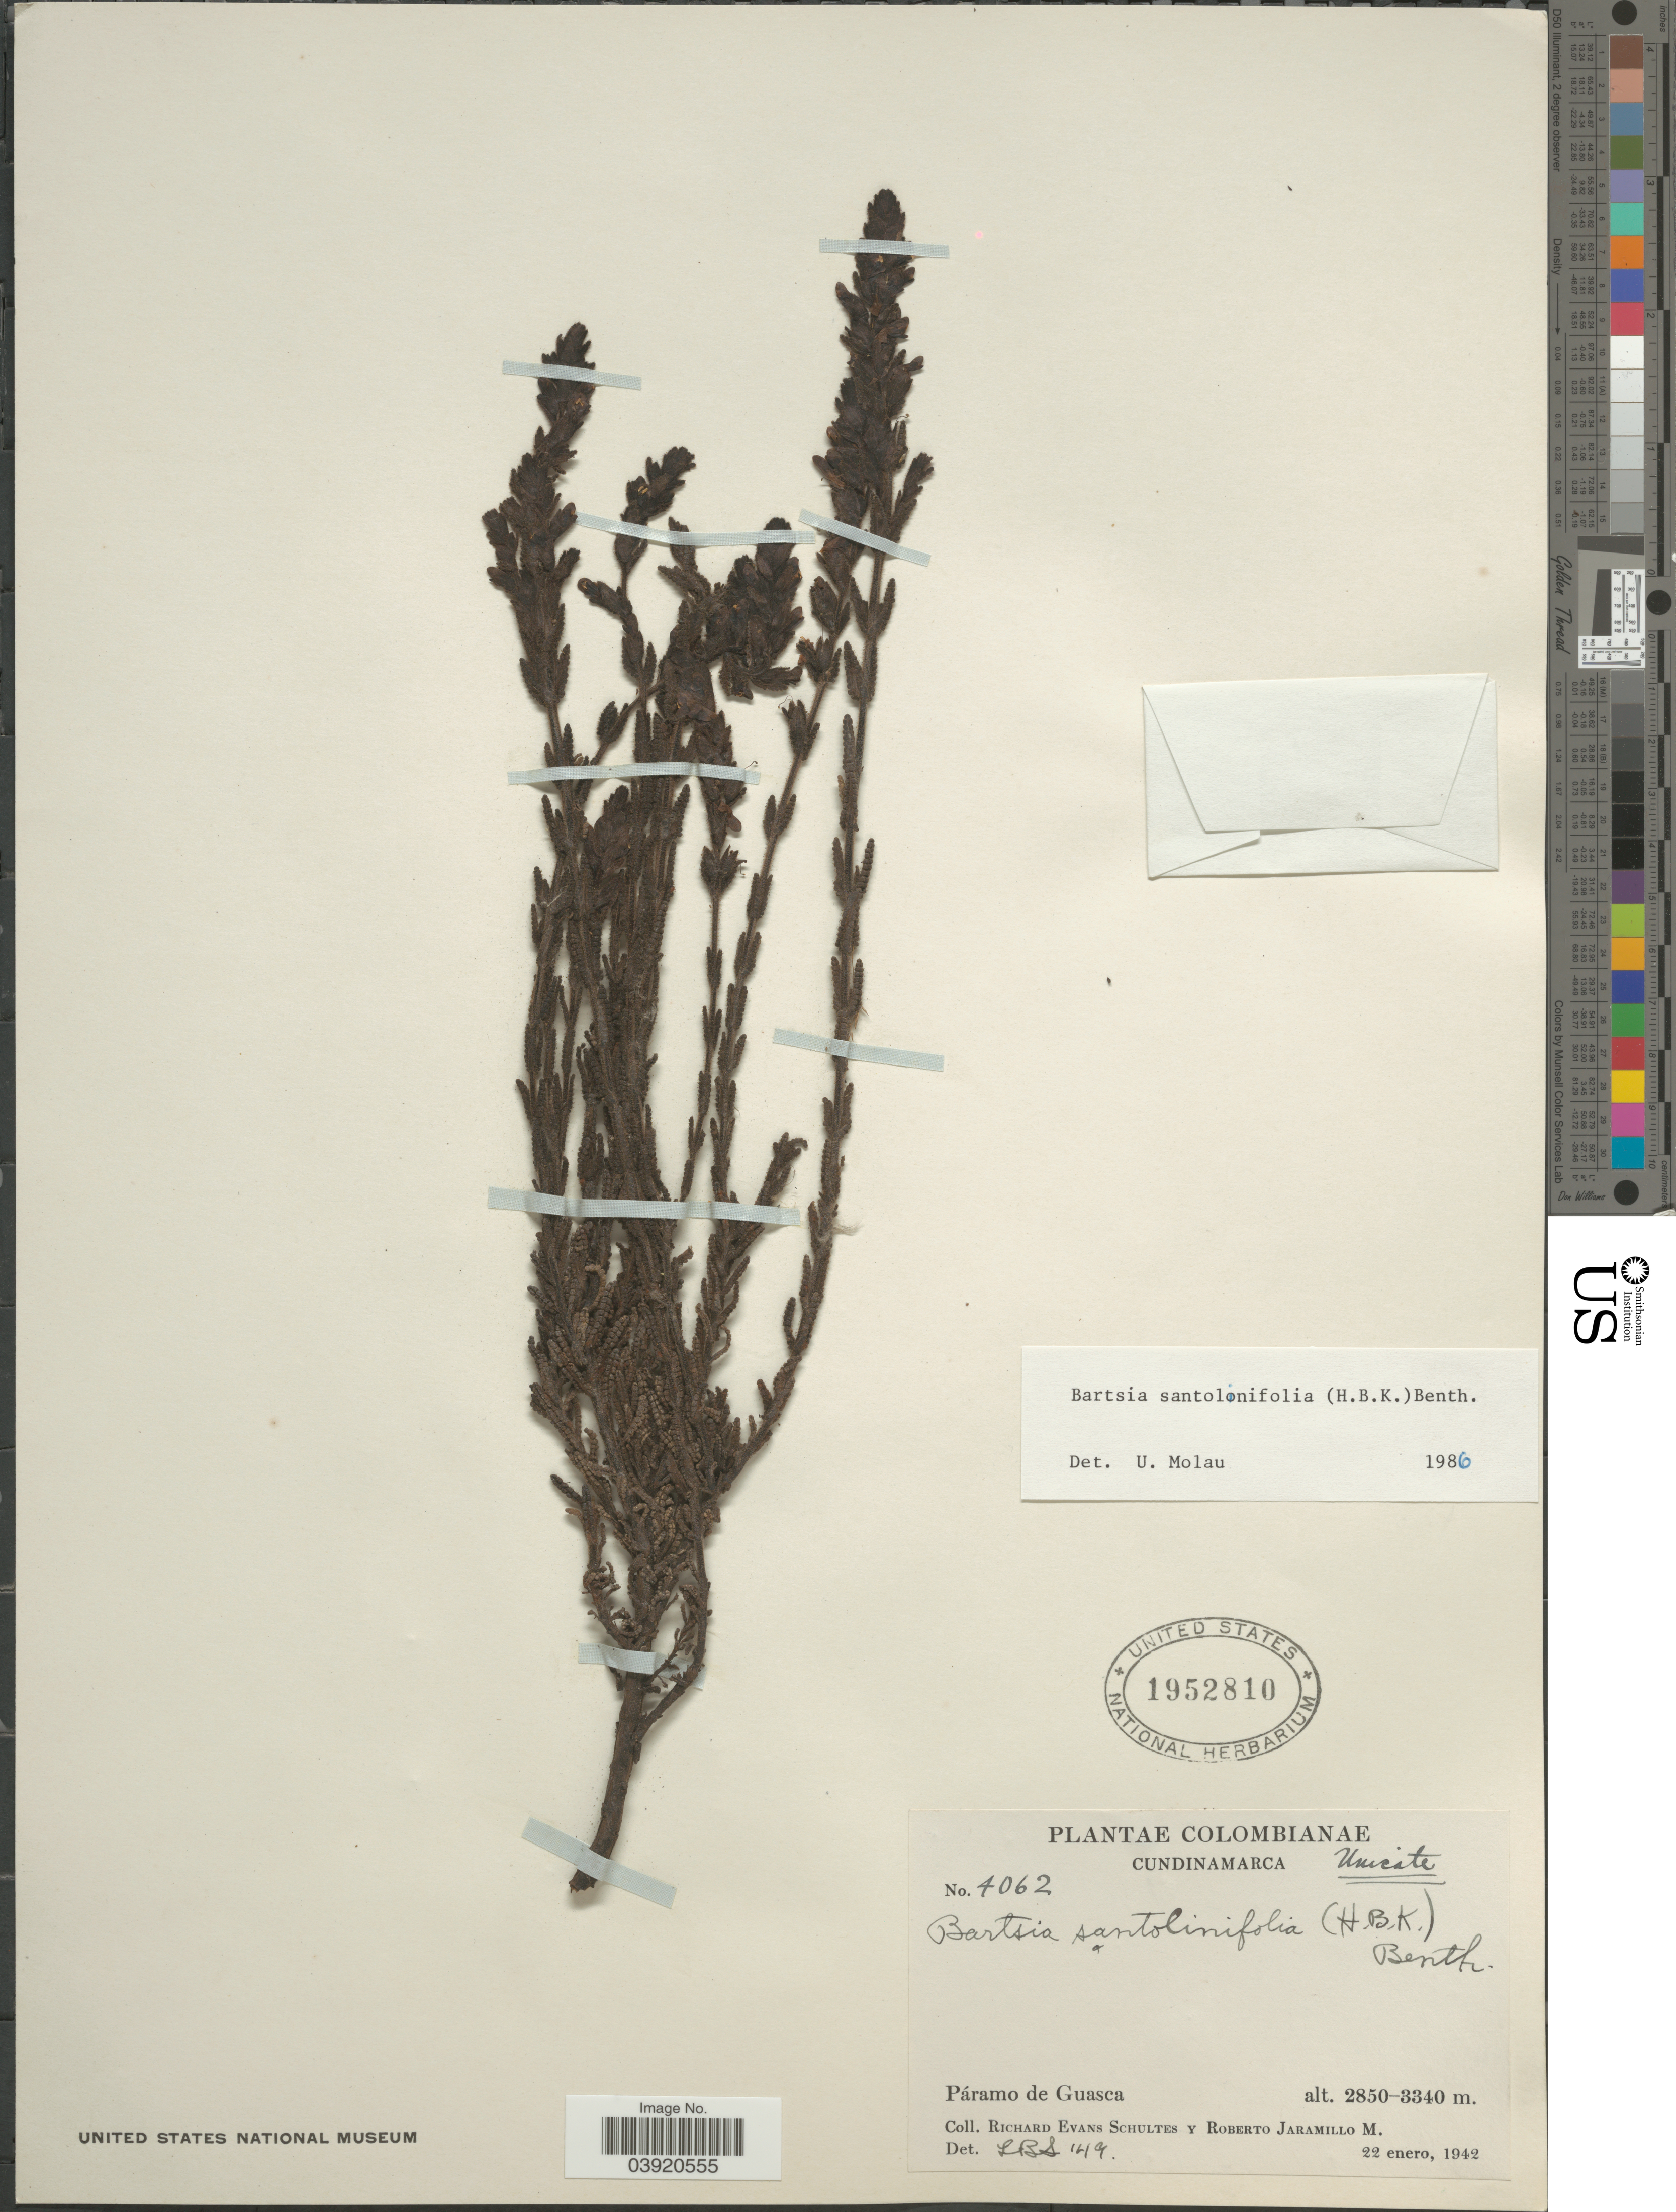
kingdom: Plantae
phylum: Tracheophyta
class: Magnoliopsida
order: Lamiales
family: Orobanchaceae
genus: Bartsia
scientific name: Bartsia santolinifolia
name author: (Kunth) Benth.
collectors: R. E. Schultes & R. Jaramillo M.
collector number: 4062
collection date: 1942-01-22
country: Colombia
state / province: Cundinamarca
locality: Páramo de Guasca.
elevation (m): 2850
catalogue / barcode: US 1952810